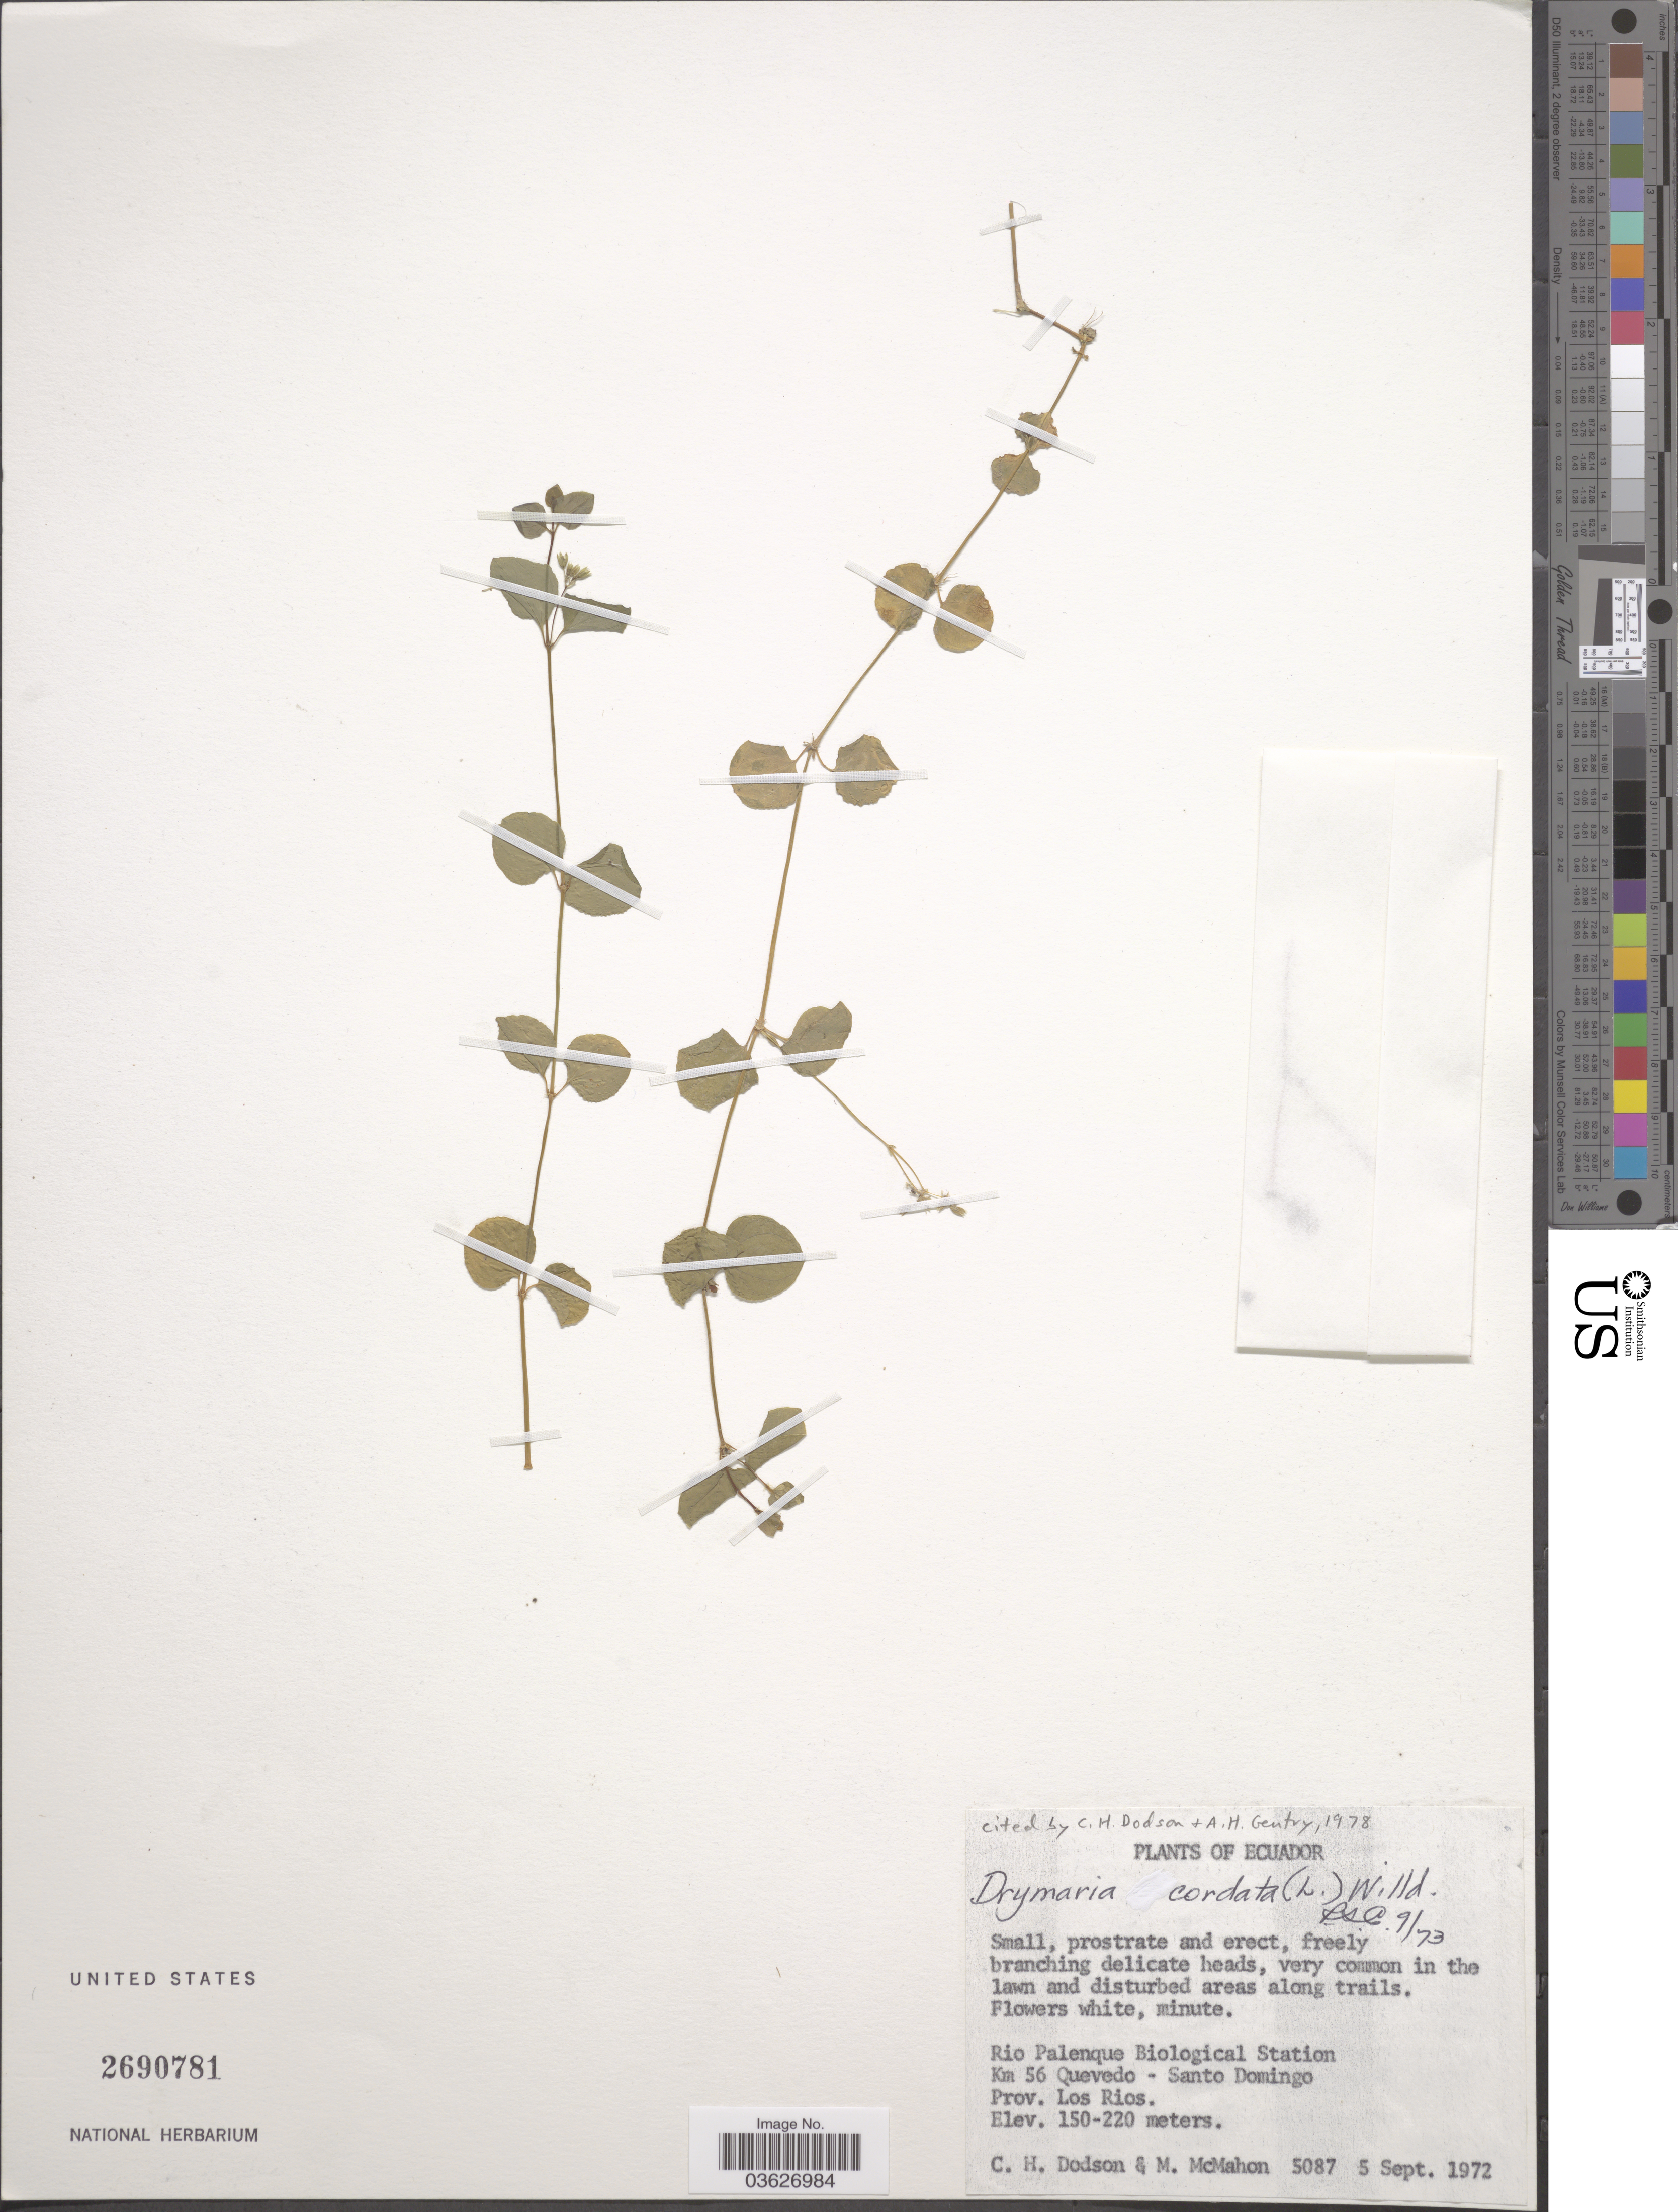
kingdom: Plantae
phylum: Tracheophyta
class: Magnoliopsida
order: Caryophyllales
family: Caryophyllaceae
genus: Drymaria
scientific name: Drymaria cordata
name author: (L.) Willd. ex Schult.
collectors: C. H. Dodson & M. McMahon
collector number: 5087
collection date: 1972-09-05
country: Ecuador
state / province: Los Ríos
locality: Rio Palenque Biological Station. Km 56 Quevedo - Santo Domingo.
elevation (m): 150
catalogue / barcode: US 2690781